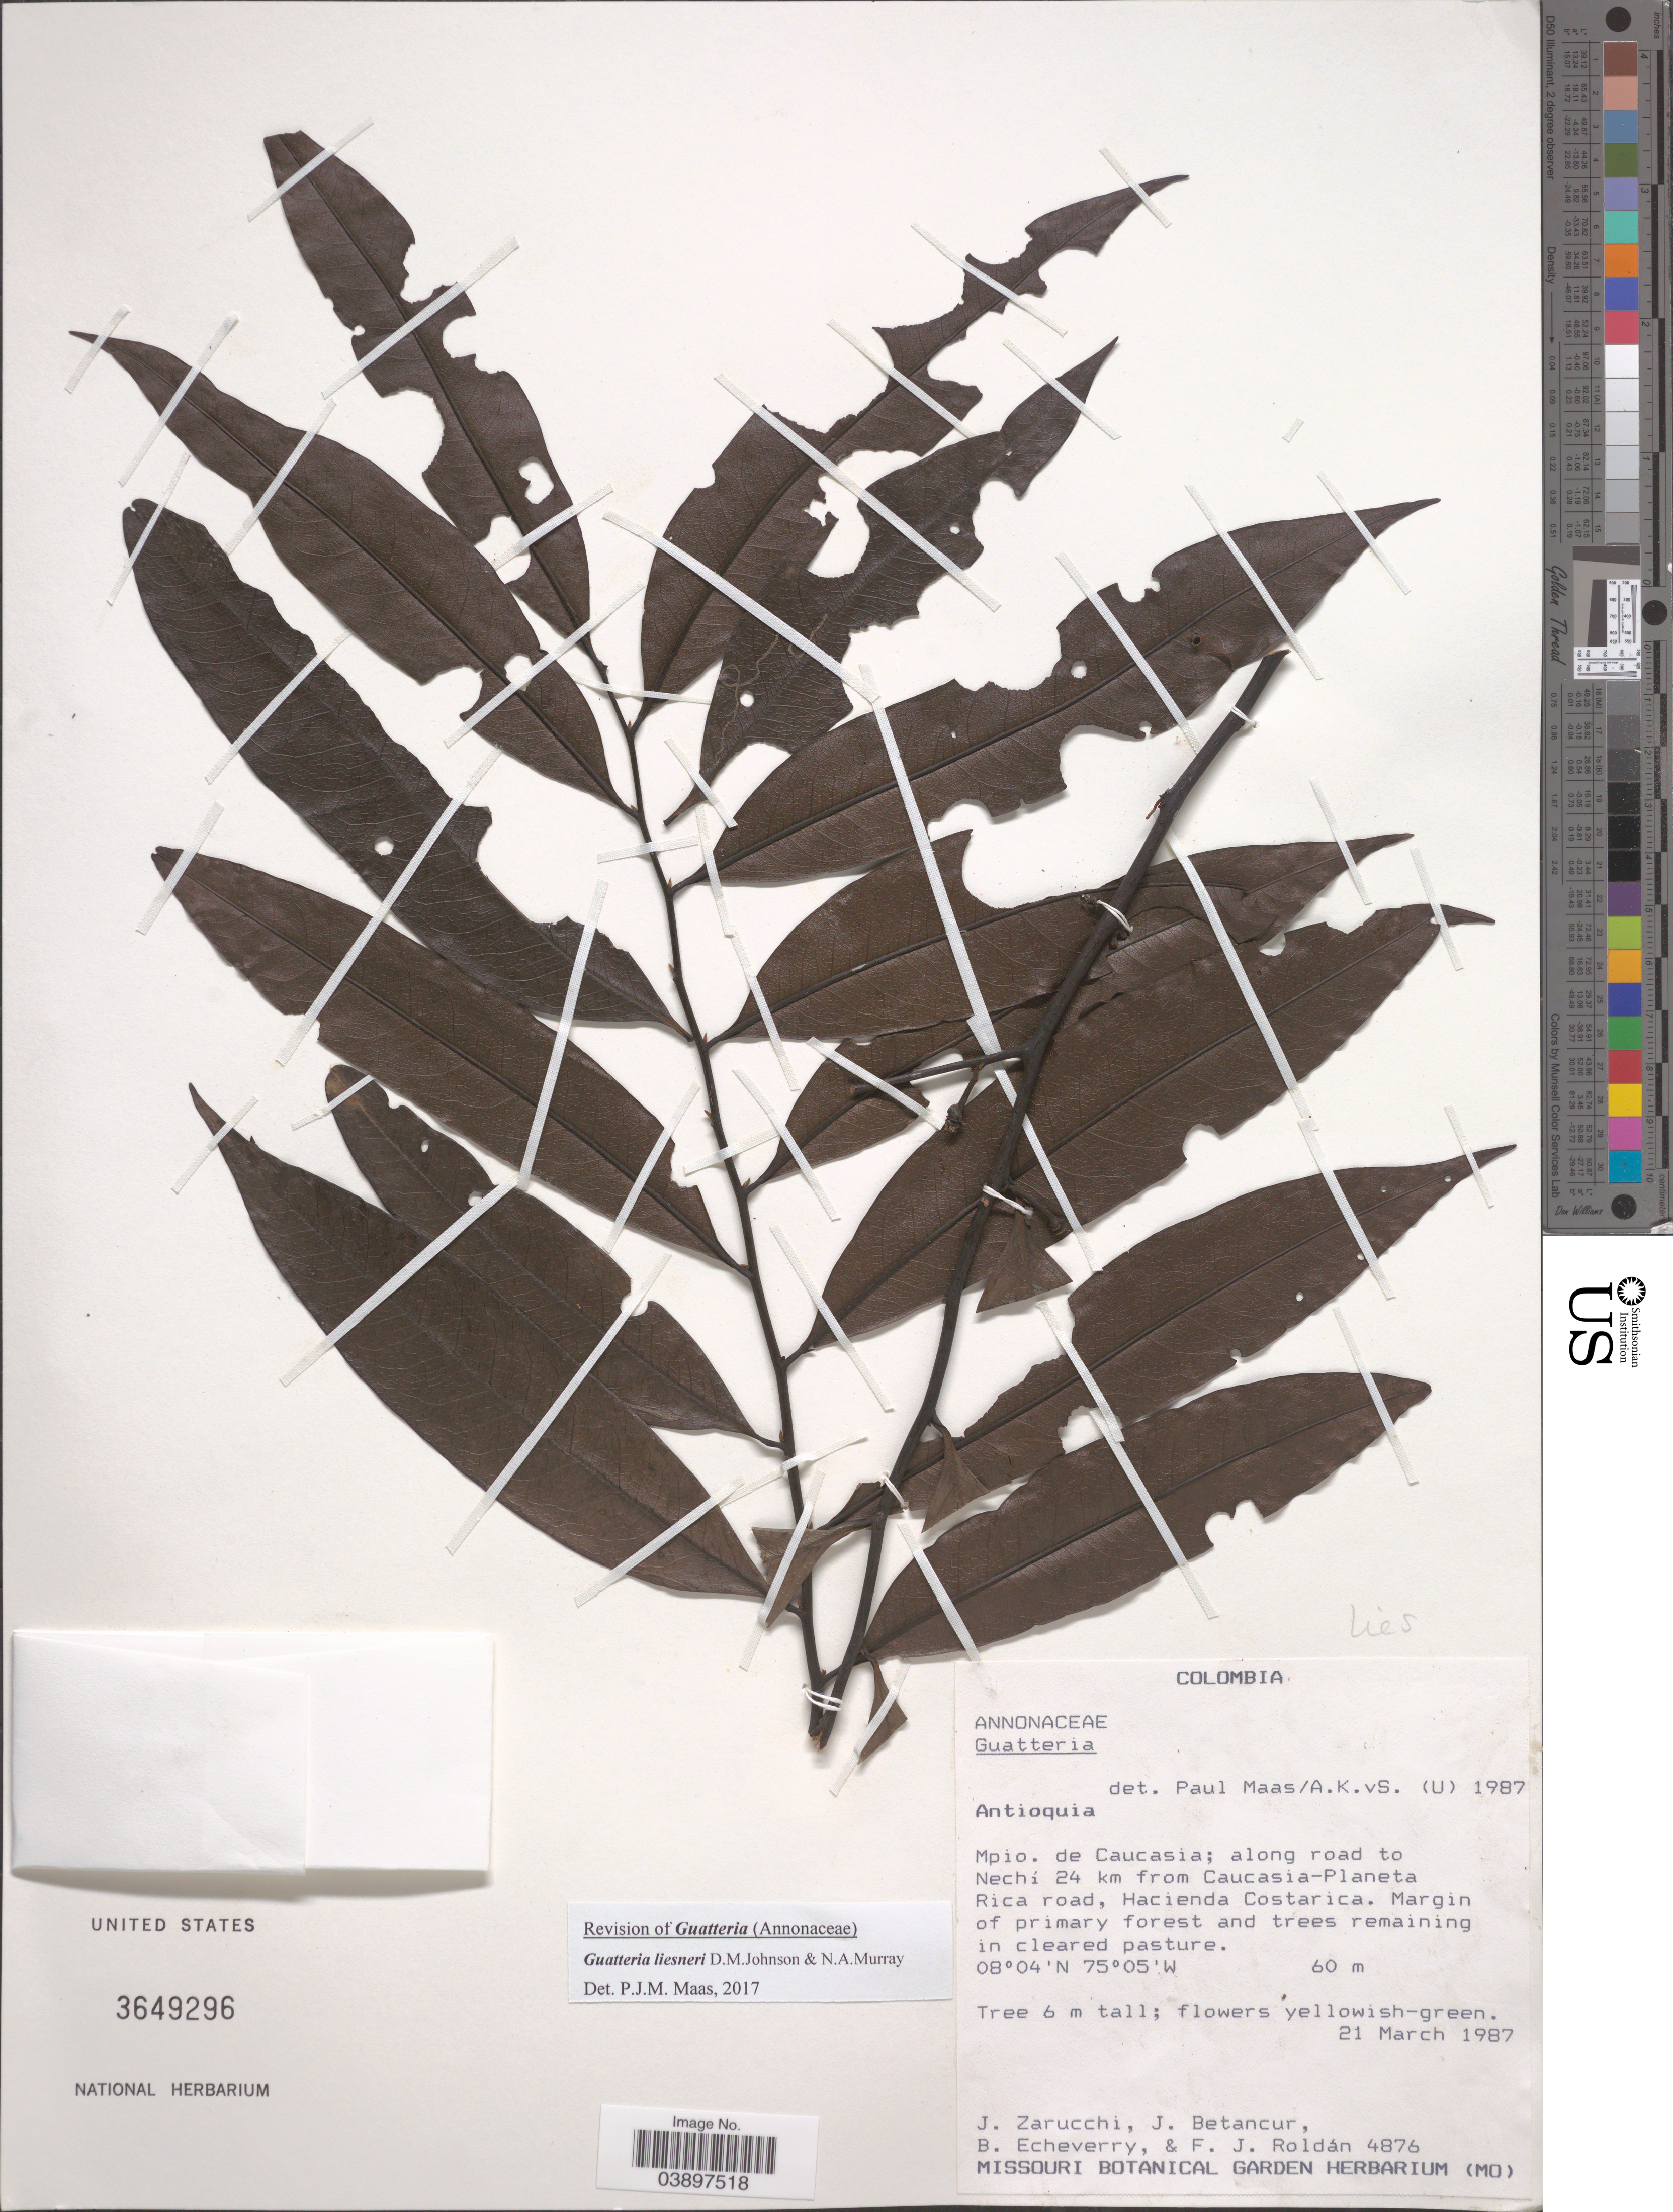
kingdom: Plantae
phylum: Tracheophyta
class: Magnoliopsida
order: Magnoliales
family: Annonaceae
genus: Guatteria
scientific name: Guatteria liesneri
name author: D.M. Johnson & N.A. Murray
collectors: J. L. Zarucchi, J. Betancur, B. Echeverry & F. J. Roldán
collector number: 4876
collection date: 1987-03-21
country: Colombia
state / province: Antioquia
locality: Mpio. de Caucasia; along road to Nechí 24 km from Caucasia-Planeta Rica road, Hacienda Costarica.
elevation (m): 60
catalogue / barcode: US 3649296